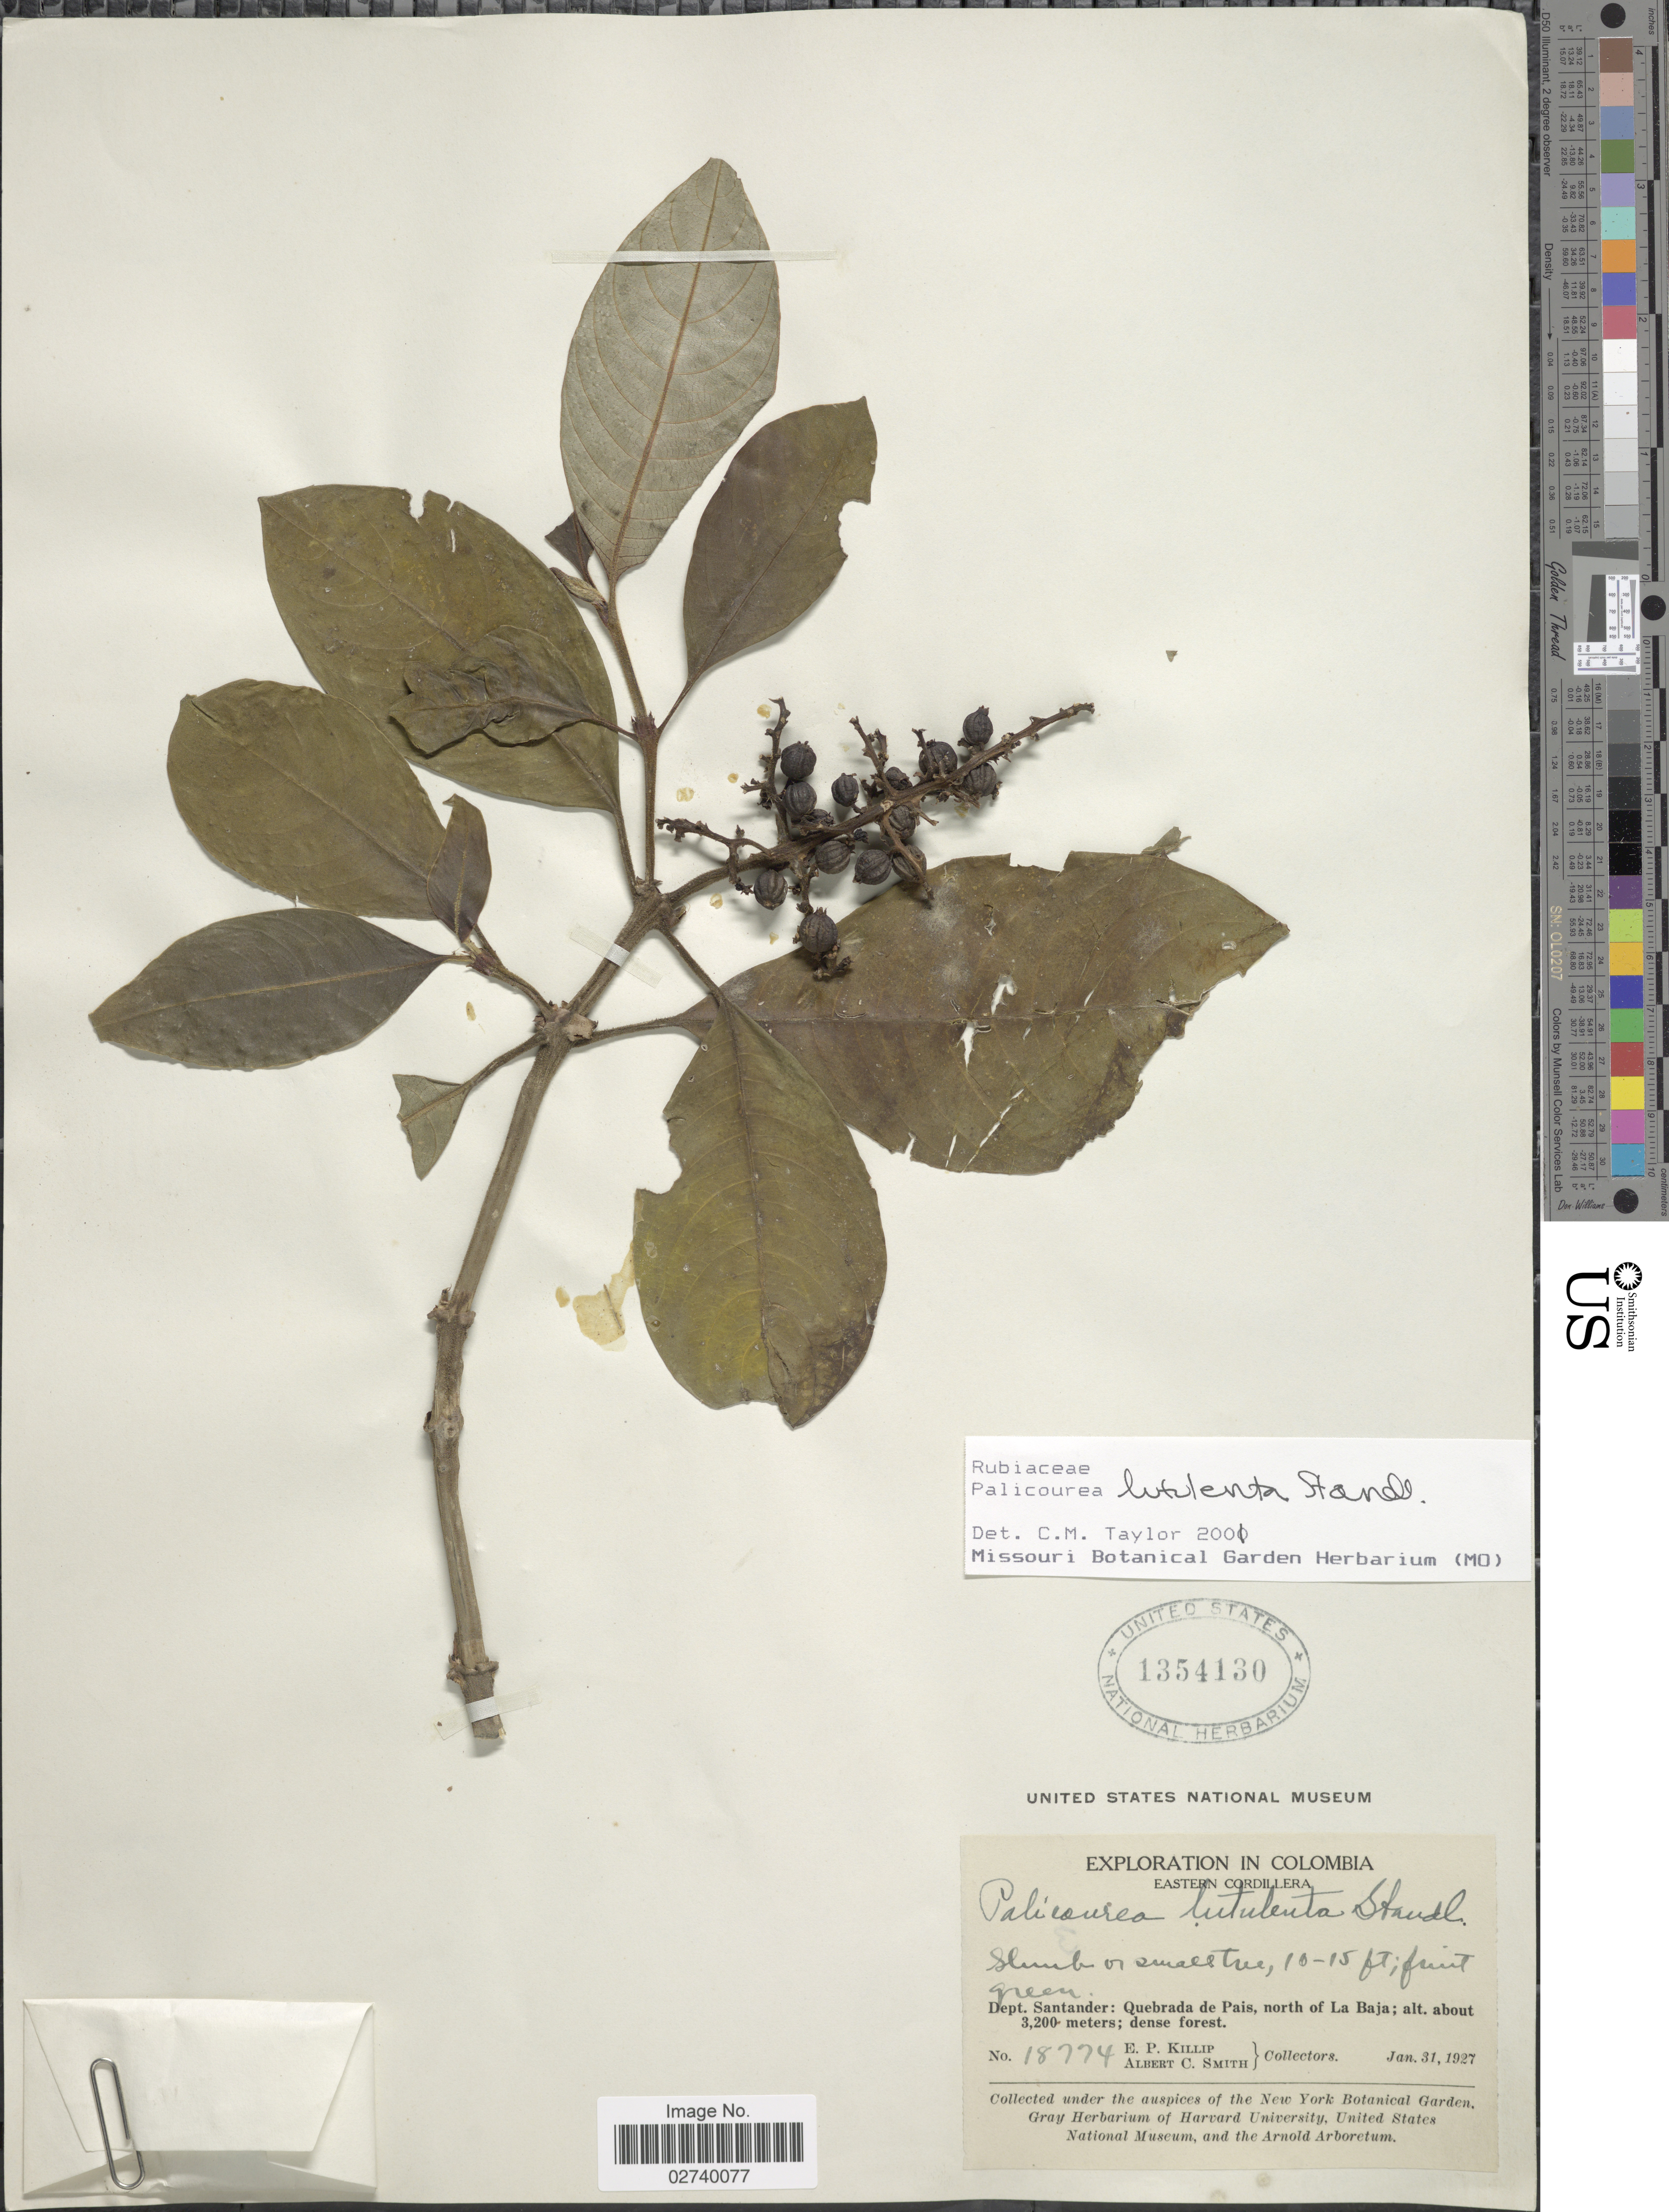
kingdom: Plantae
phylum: Tracheophyta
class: Magnoliopsida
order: Gentianales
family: Rubiaceae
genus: Palicourea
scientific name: Palicourea lutulenta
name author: Standl.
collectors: E. P. Killip & A. C. Smith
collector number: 18774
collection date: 1927-01-31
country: Colombia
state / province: Santander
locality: Eastern Cordillera. Quebrada de Pais, north of La Baja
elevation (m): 3200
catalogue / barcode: US 1354130